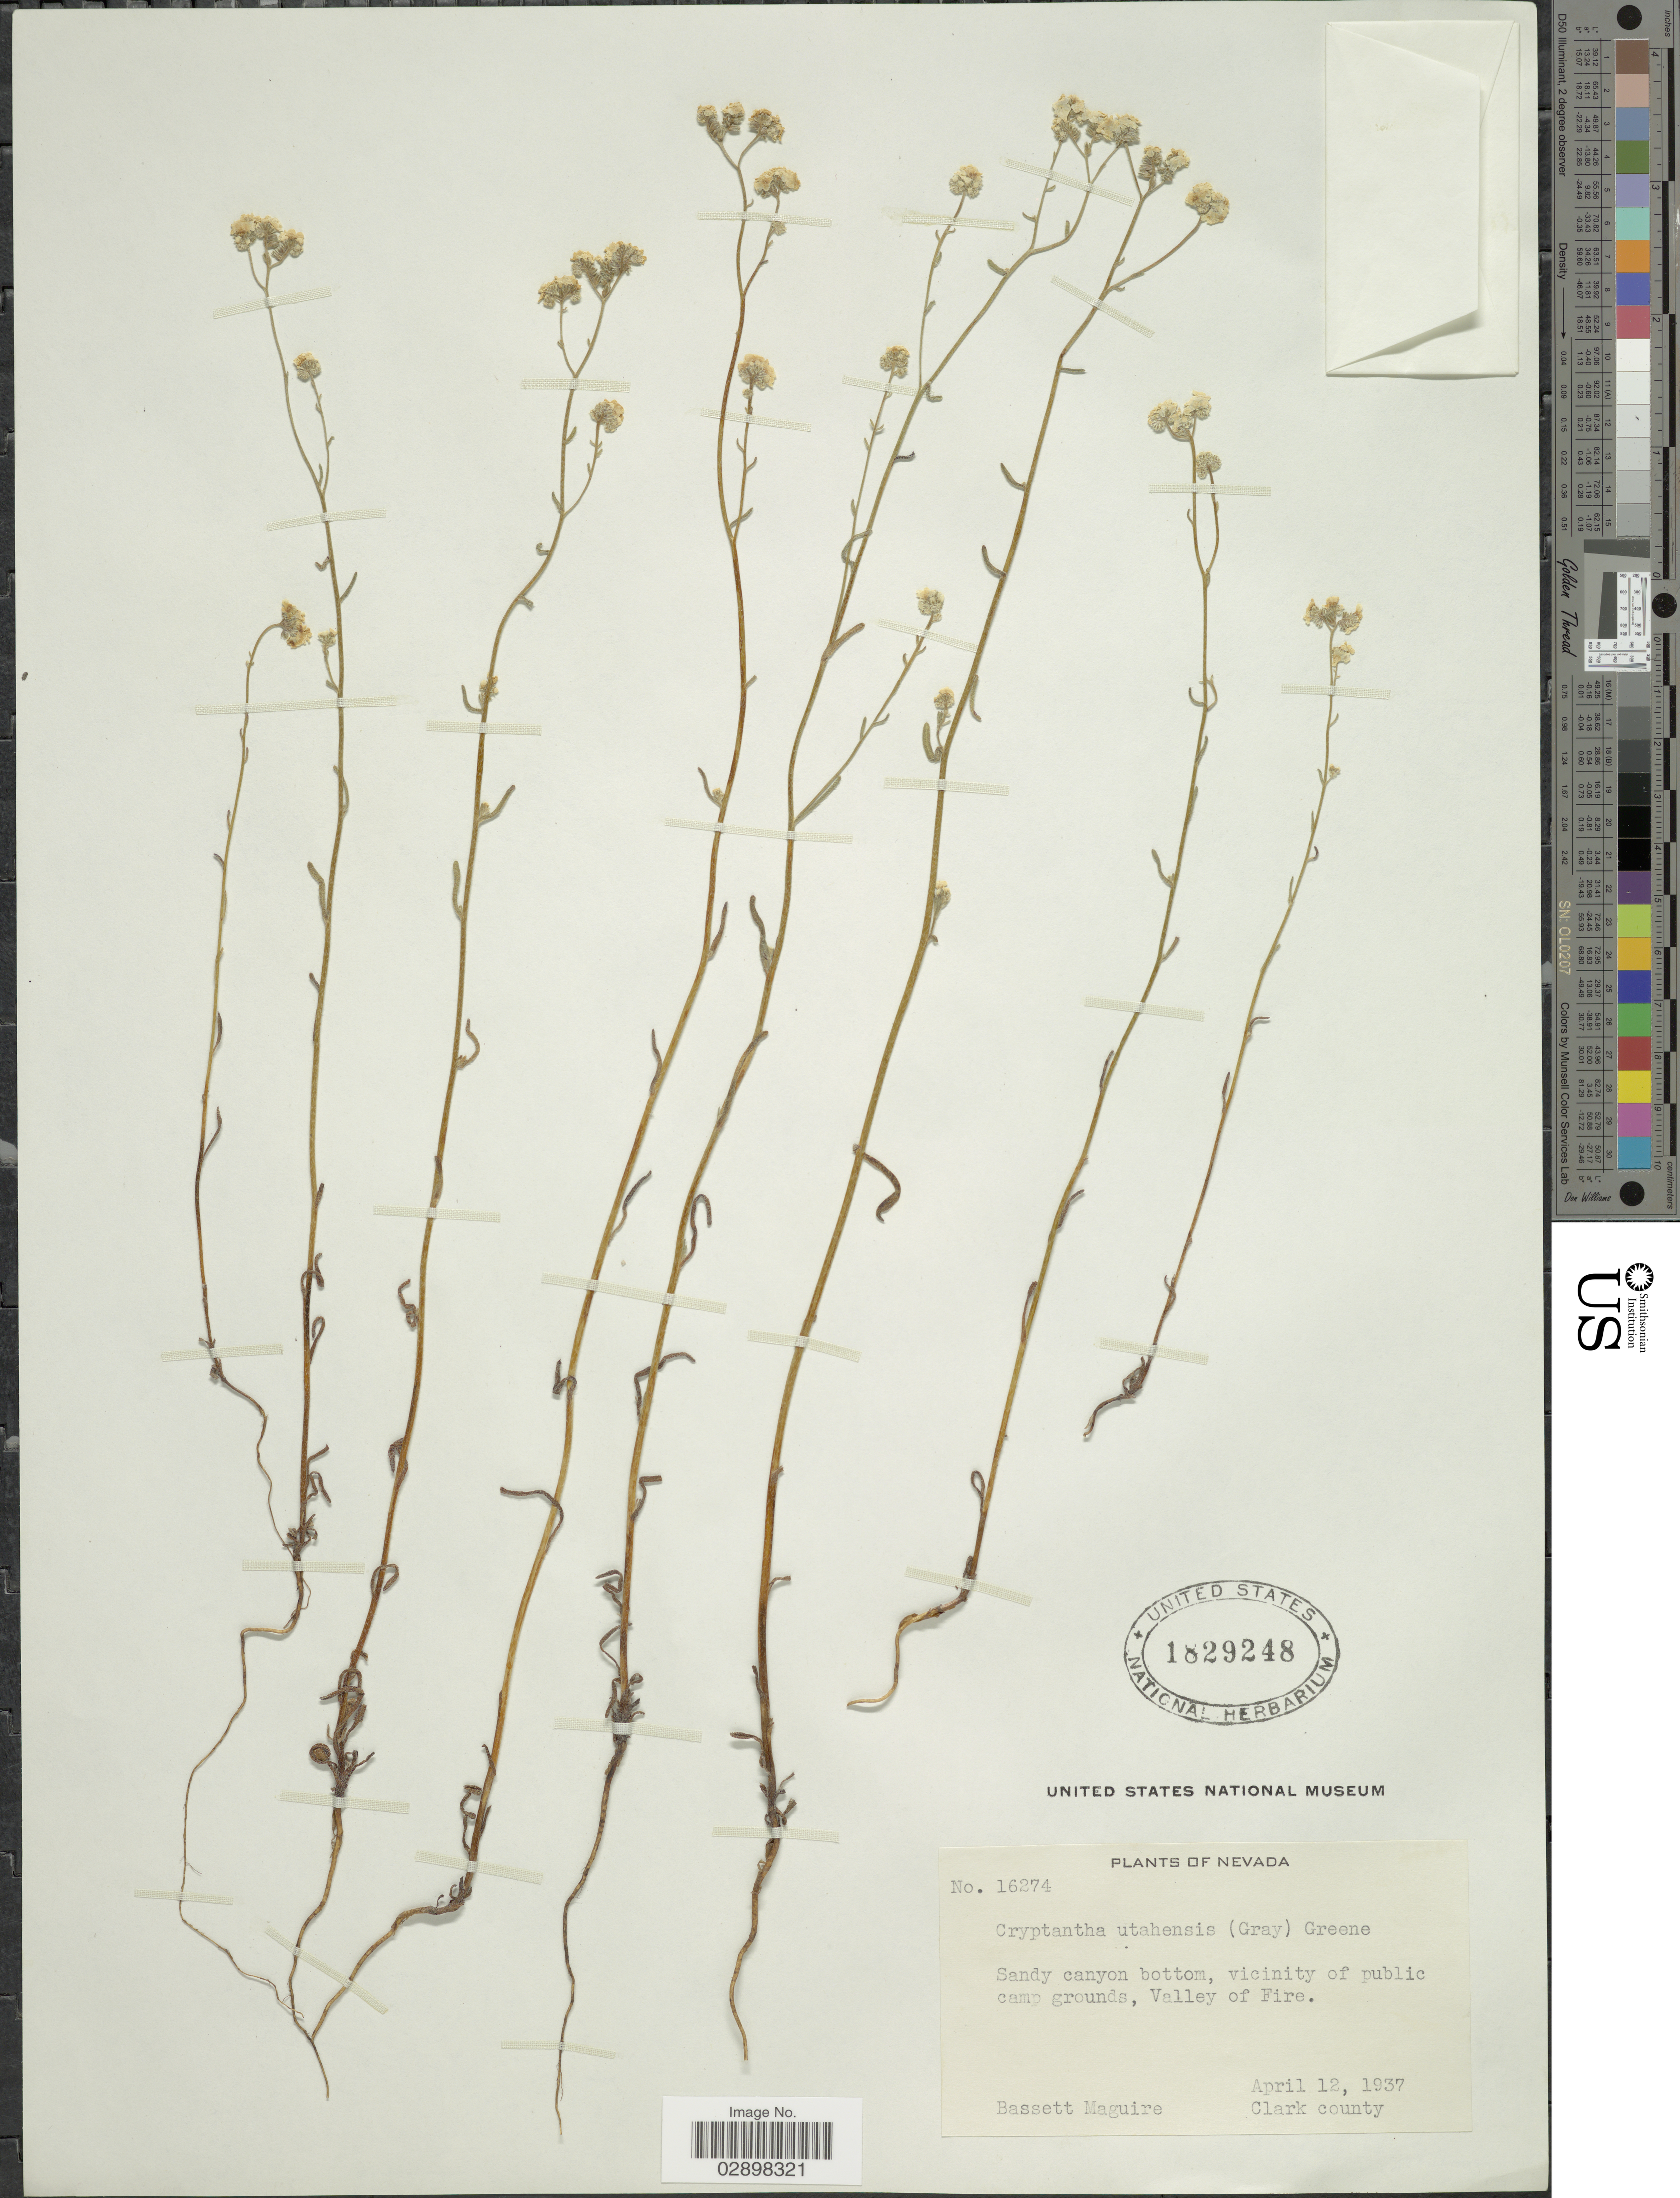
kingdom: Plantae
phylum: Tracheophyta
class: Magnoliopsida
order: Boraginales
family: Boraginaceae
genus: Cryptantha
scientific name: Cryptantha utahensis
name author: (A. Gray) Greene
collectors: B. Maguire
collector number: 16274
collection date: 1937-04-12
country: United States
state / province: Nevada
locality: Vicinity of public camp grounds, Valley of Fire. Clark County.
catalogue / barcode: US 1829248